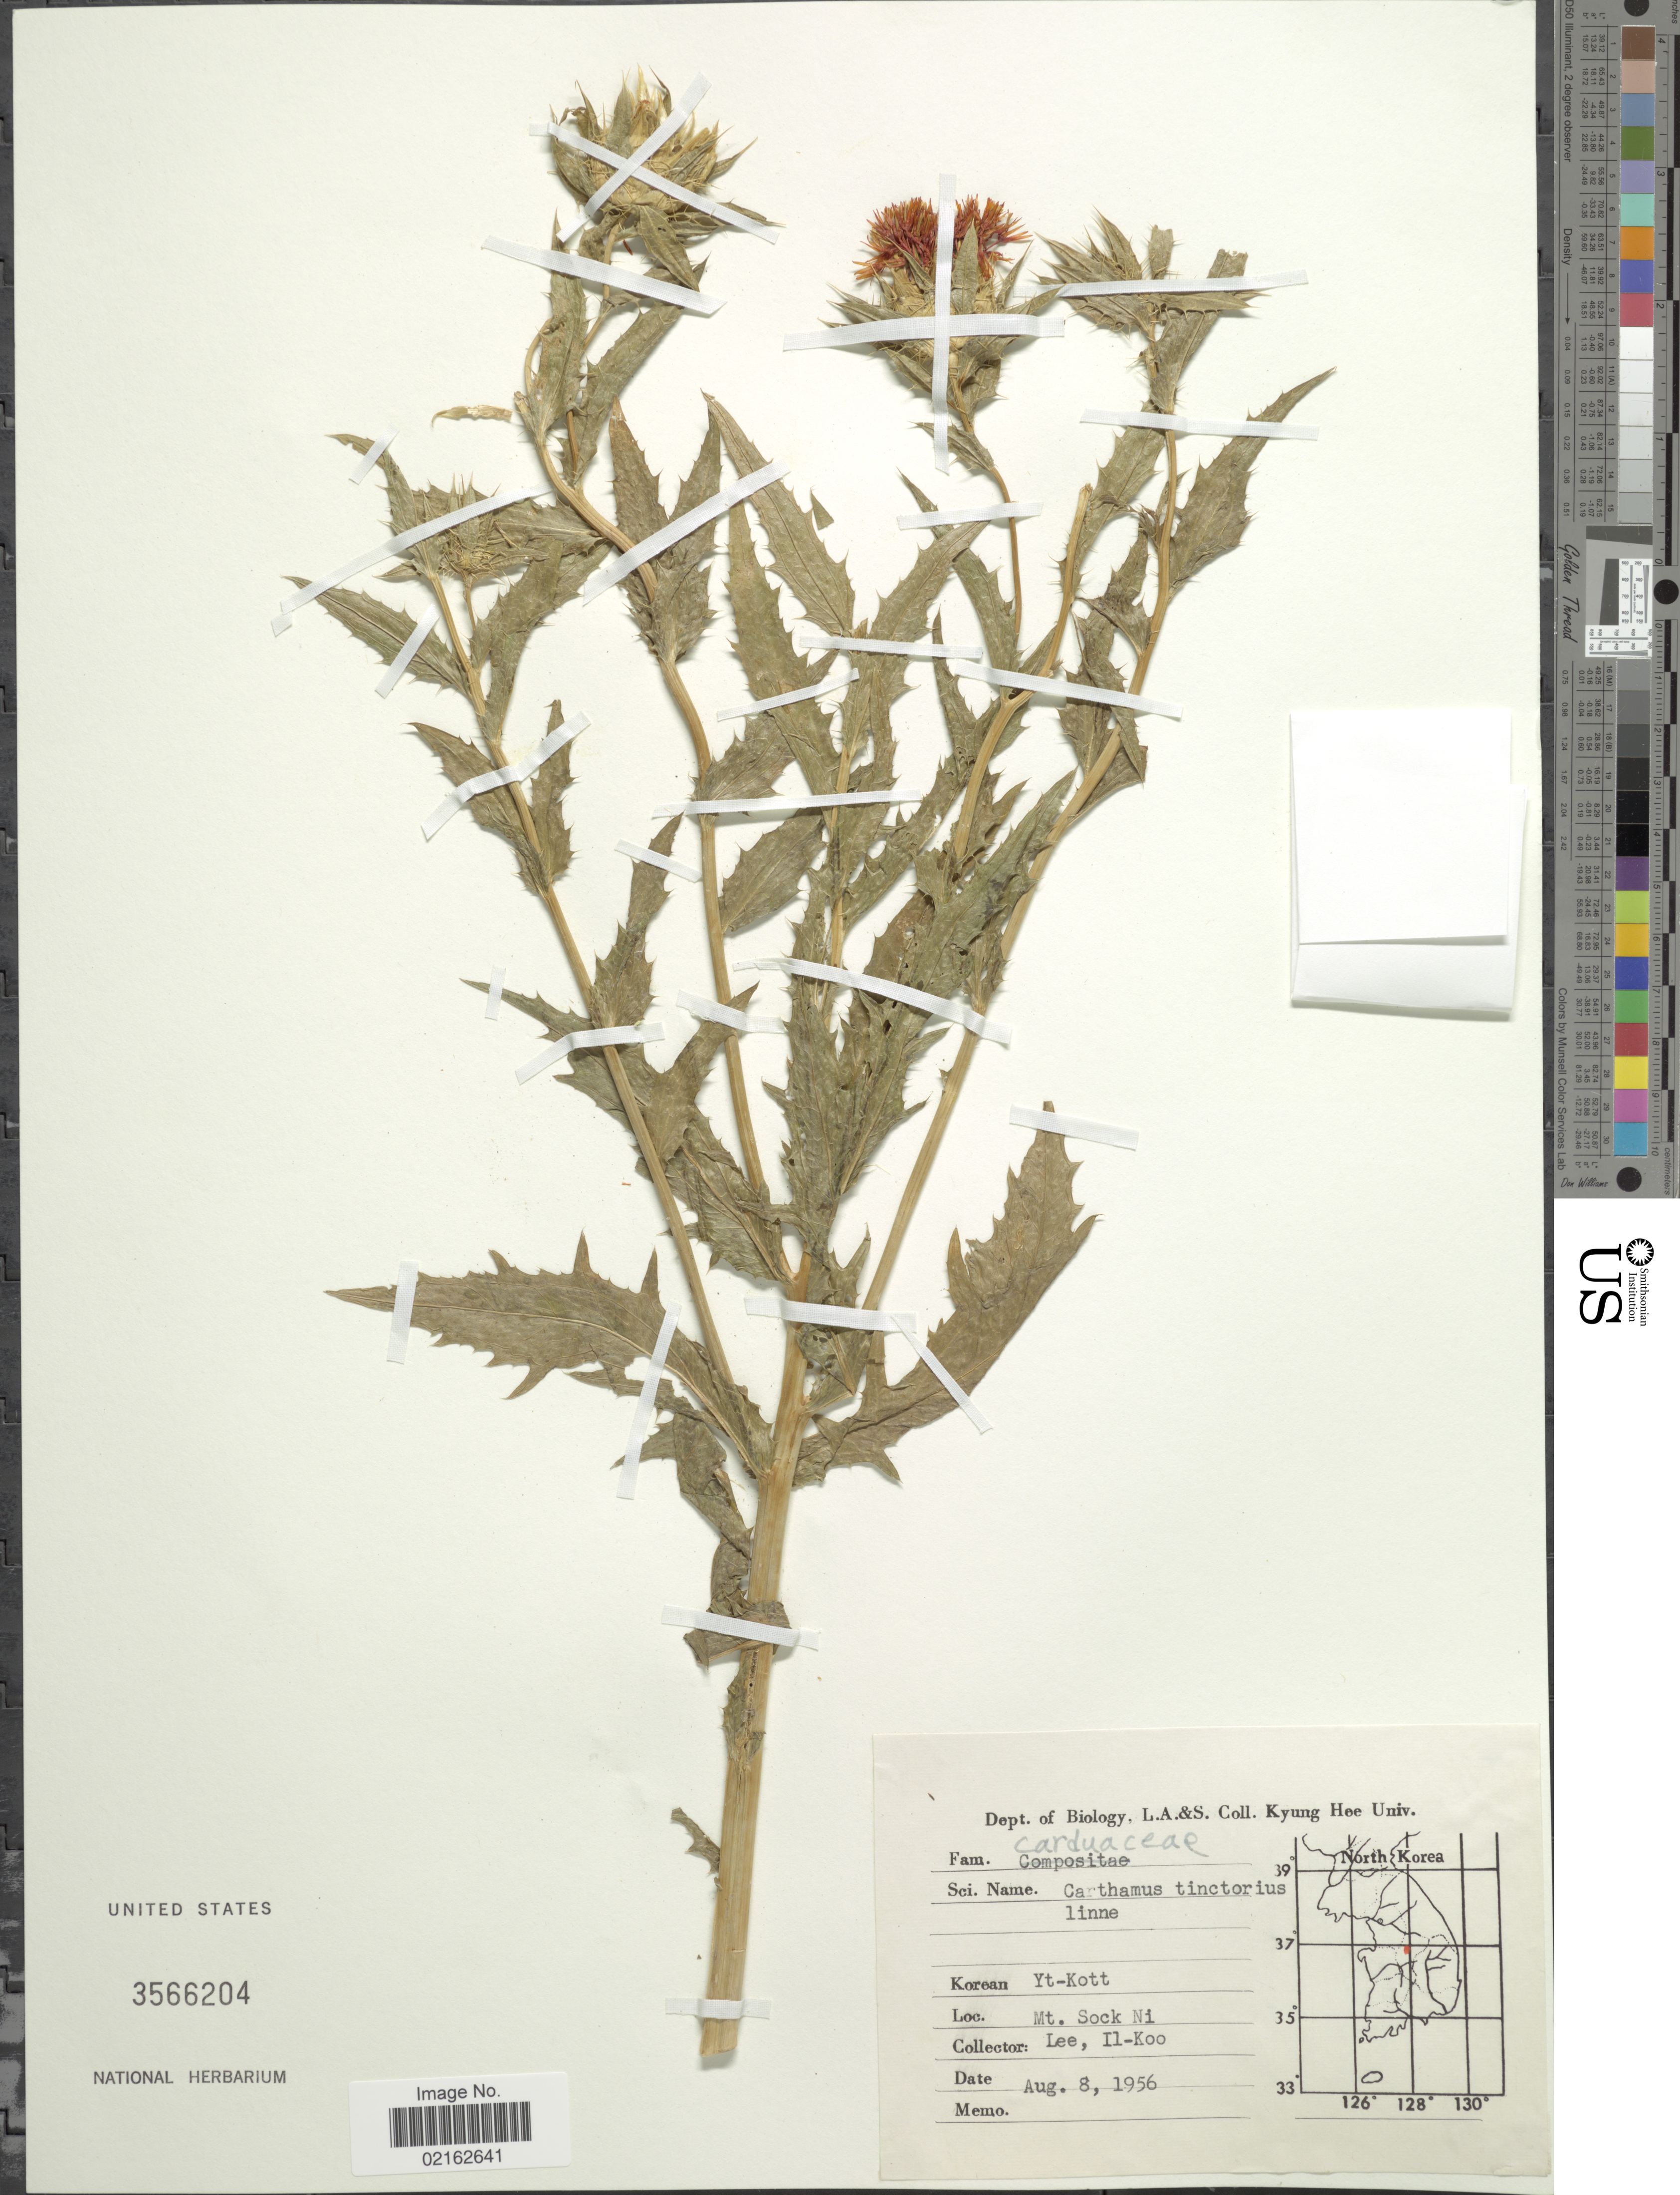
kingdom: Plantae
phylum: Tracheophyta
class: Magnoliopsida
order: Asterales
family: Asteraceae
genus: Carthamus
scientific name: Carthamus tinctorius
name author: L.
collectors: Il-Ko Lee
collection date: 1956-08-08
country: South Korea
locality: Mt. Sock. Ni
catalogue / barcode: US 3566204